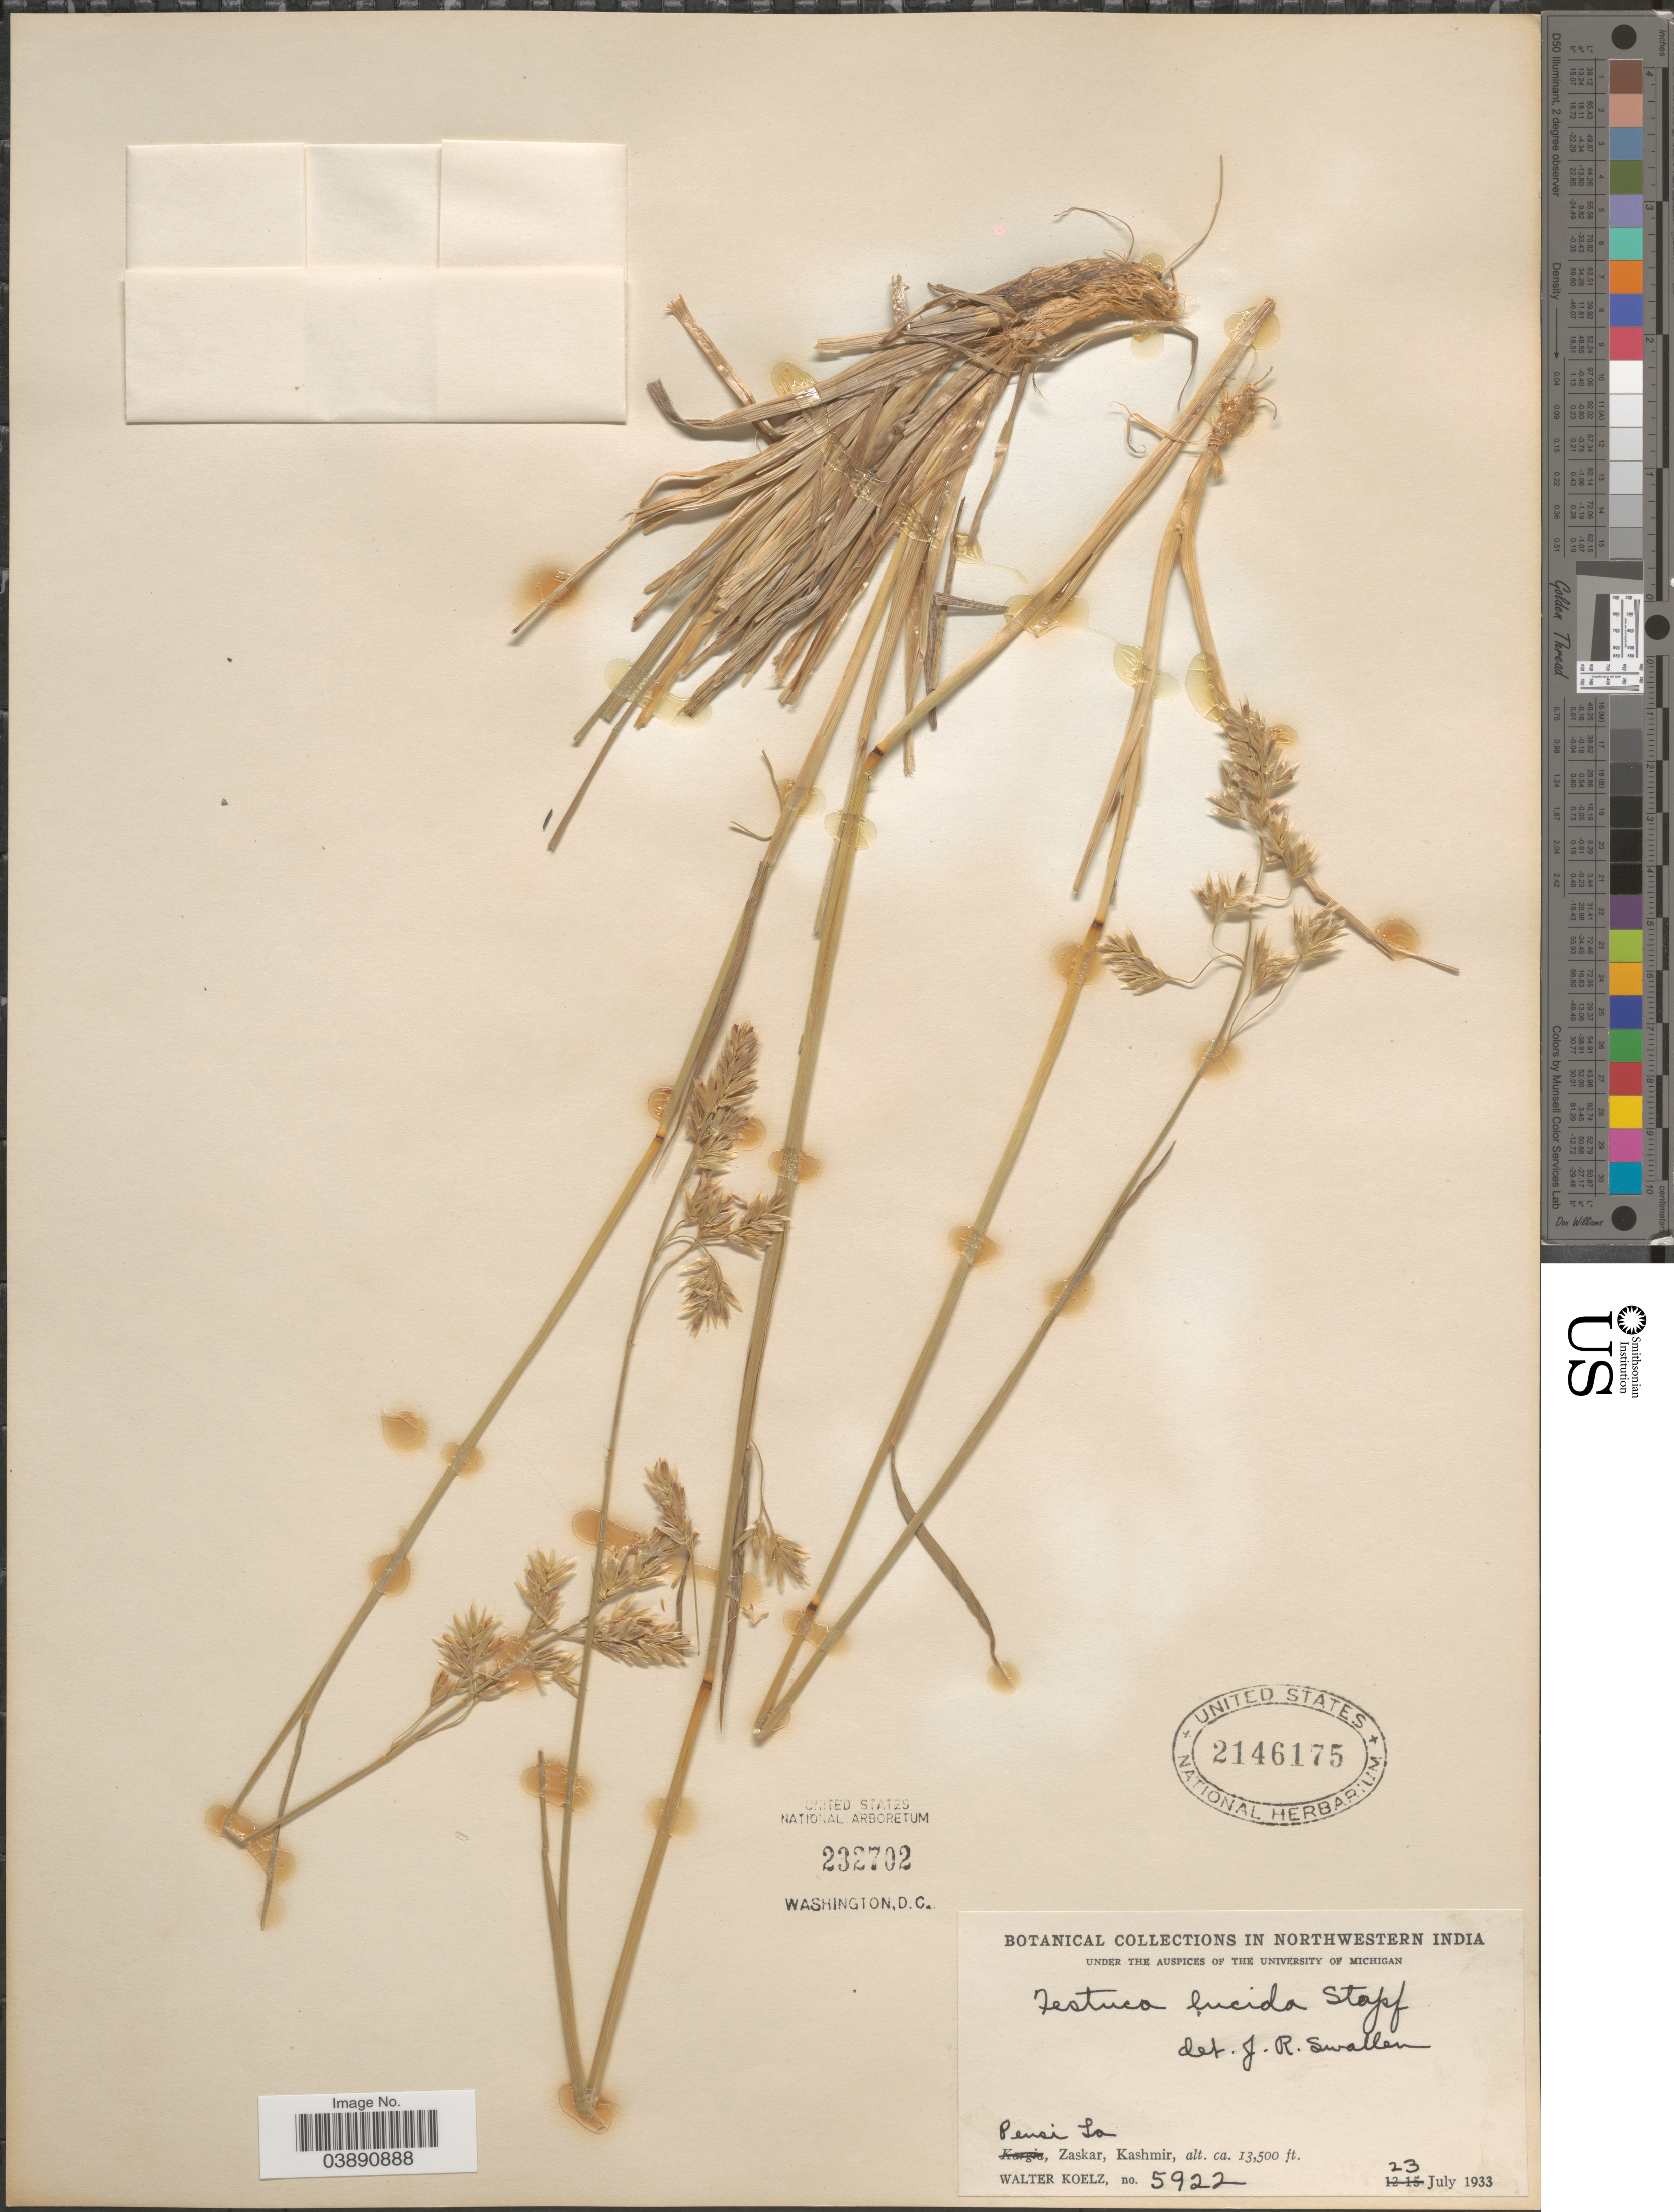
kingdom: Plantae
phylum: Tracheophyta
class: Liliopsida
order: Poales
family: Poaceae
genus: Festuca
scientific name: Festuca lucida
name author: Stapf & Hook. f.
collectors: W. N. Koelz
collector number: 5922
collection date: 1933-07-23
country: India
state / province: Jammu and Kashmir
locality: Northwestern India. Pensi La, Zaskar, Kashmir.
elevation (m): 4115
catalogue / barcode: US 2146175